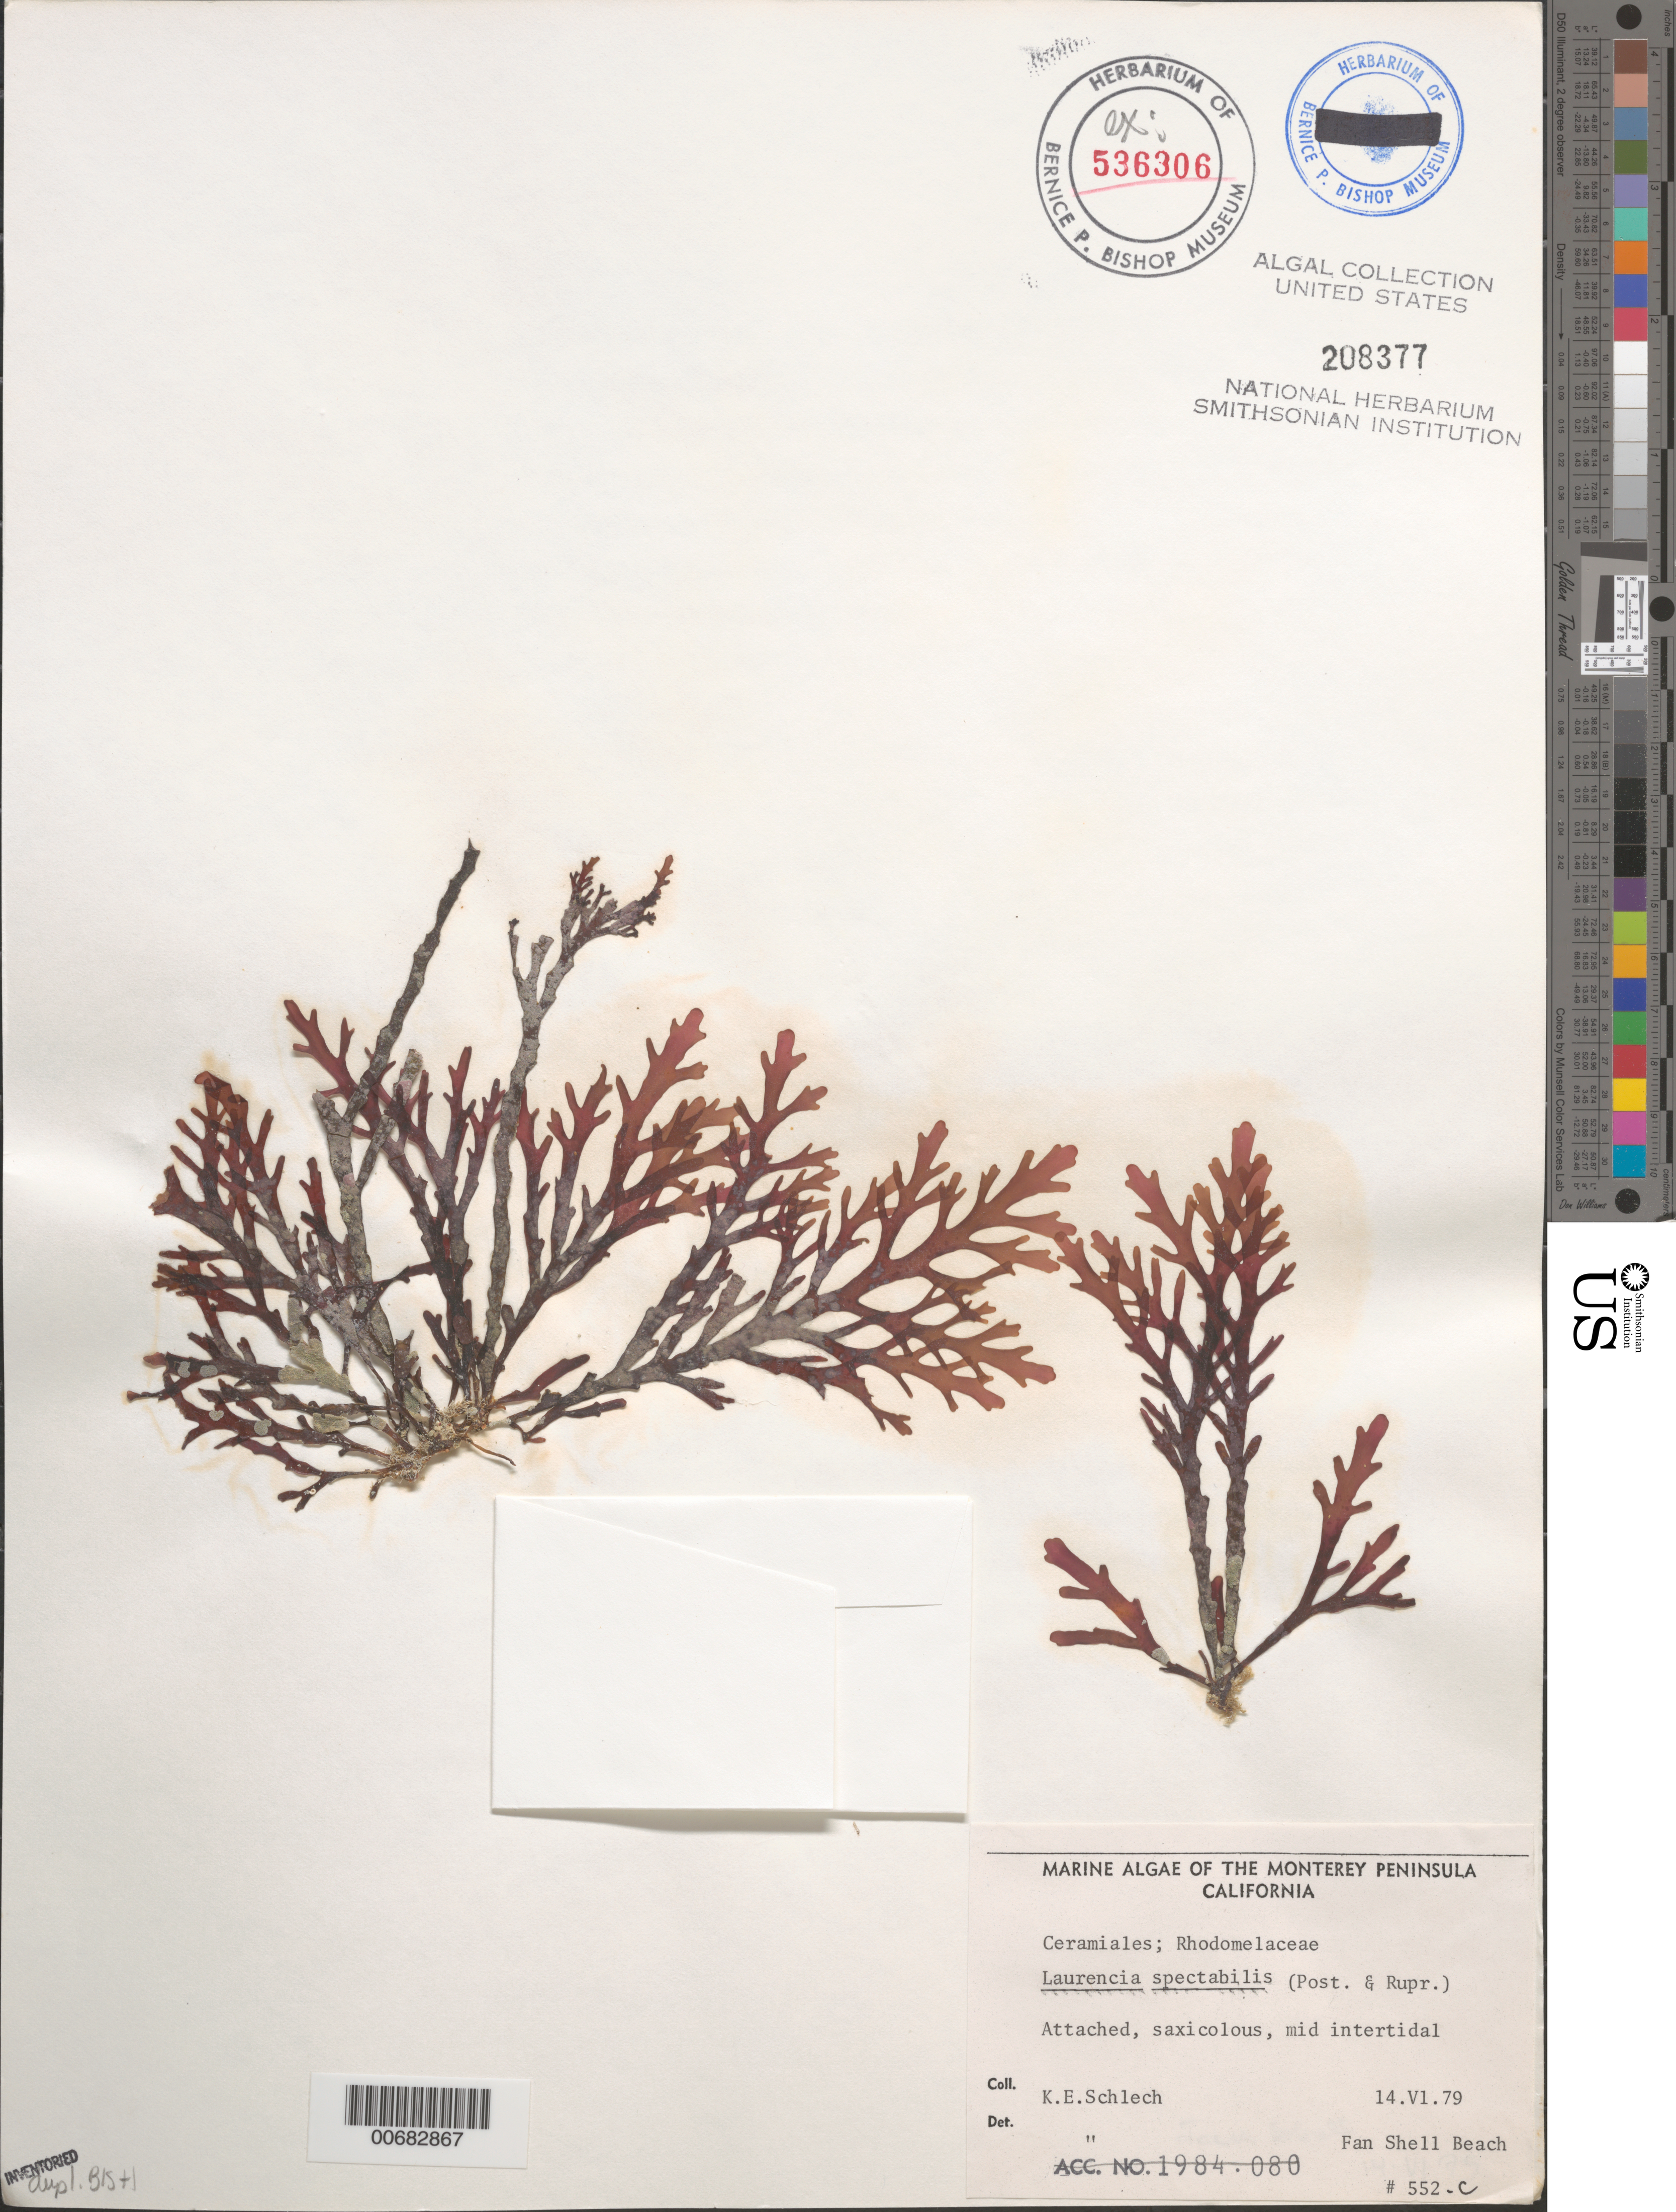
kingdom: Plantae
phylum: Rhodophyta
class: Florideophyceae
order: Ceramiales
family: Rhodomelaceae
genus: Osmundea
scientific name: Osmundea spectabilis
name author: (Postels & Rupr.) K.W. Nam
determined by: Algae name updating Project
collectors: K. Schlech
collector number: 552-C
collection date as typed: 14 Jun 1979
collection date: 1979-06-14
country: United States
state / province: California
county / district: Monterey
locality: Fan Shell Beach, Monterey Peninsula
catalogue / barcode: US 208377